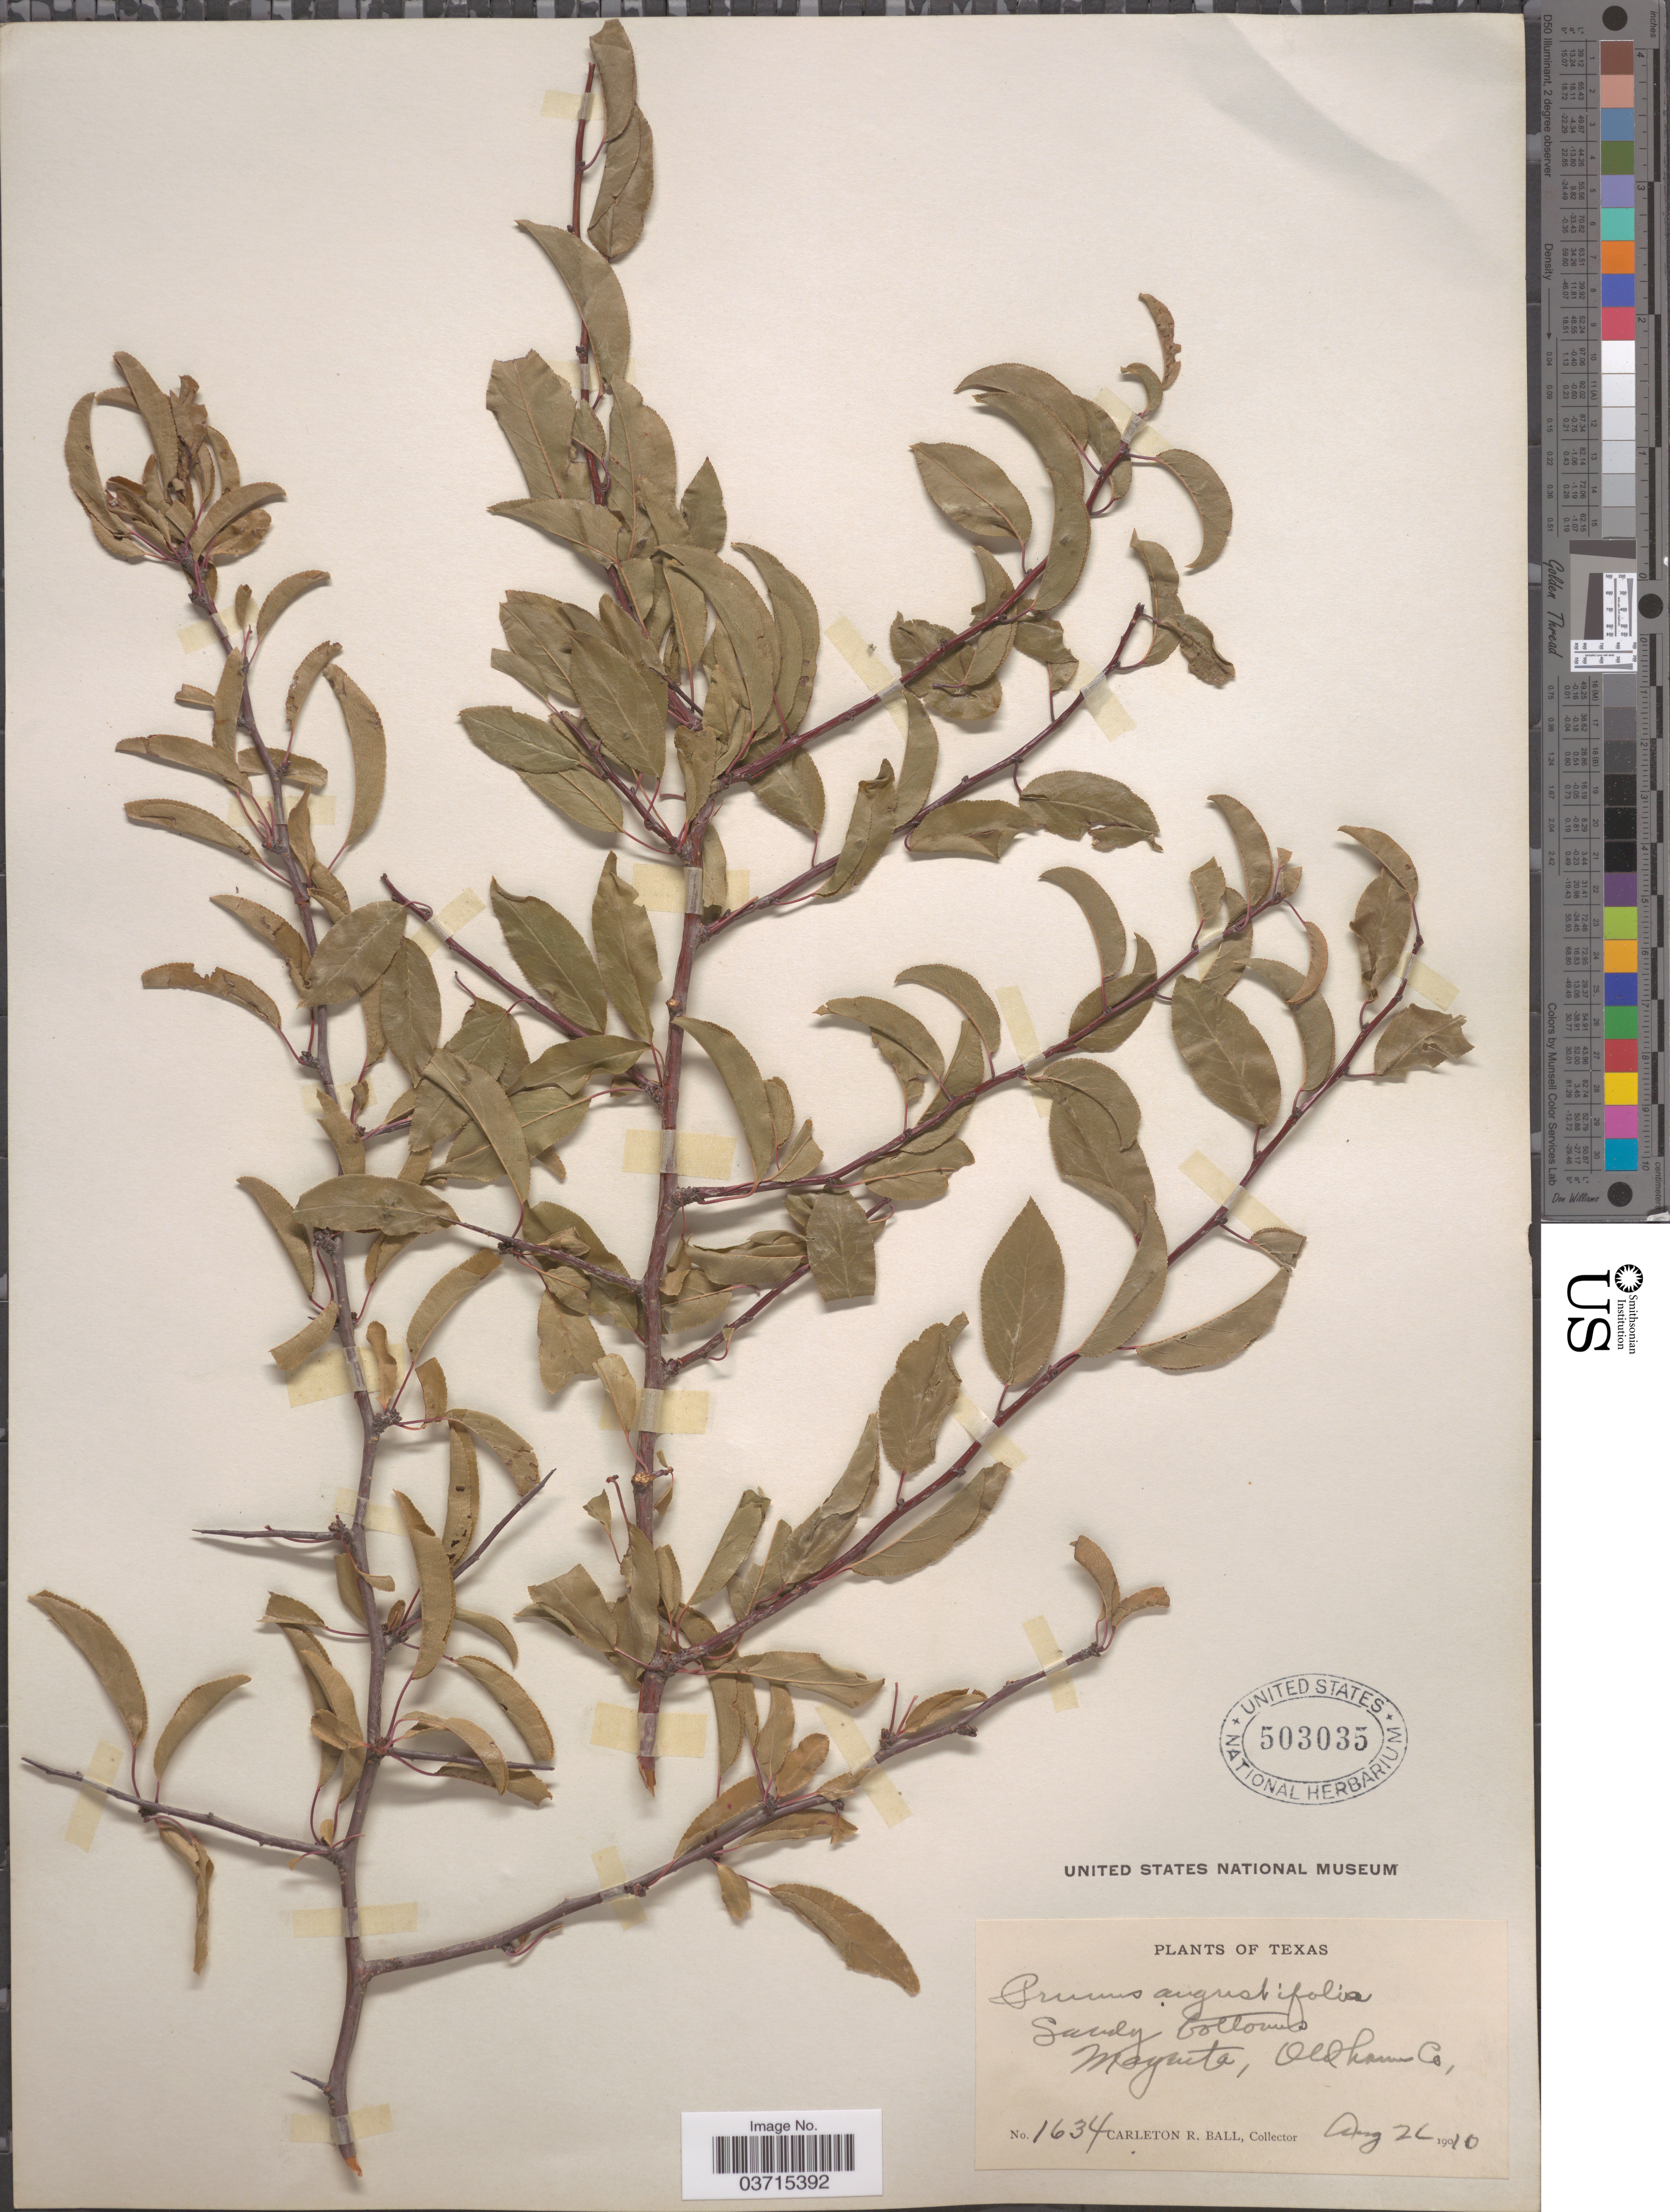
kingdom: Plantae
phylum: Tracheophyta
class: Magnoliopsida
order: Rosales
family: Rosaceae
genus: Prunus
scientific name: Prunus angustifolia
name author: Marshall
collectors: C. R. Ball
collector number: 1634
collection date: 1910-08-26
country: United States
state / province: Texas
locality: Magenta, Oldham Co.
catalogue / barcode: US 503035